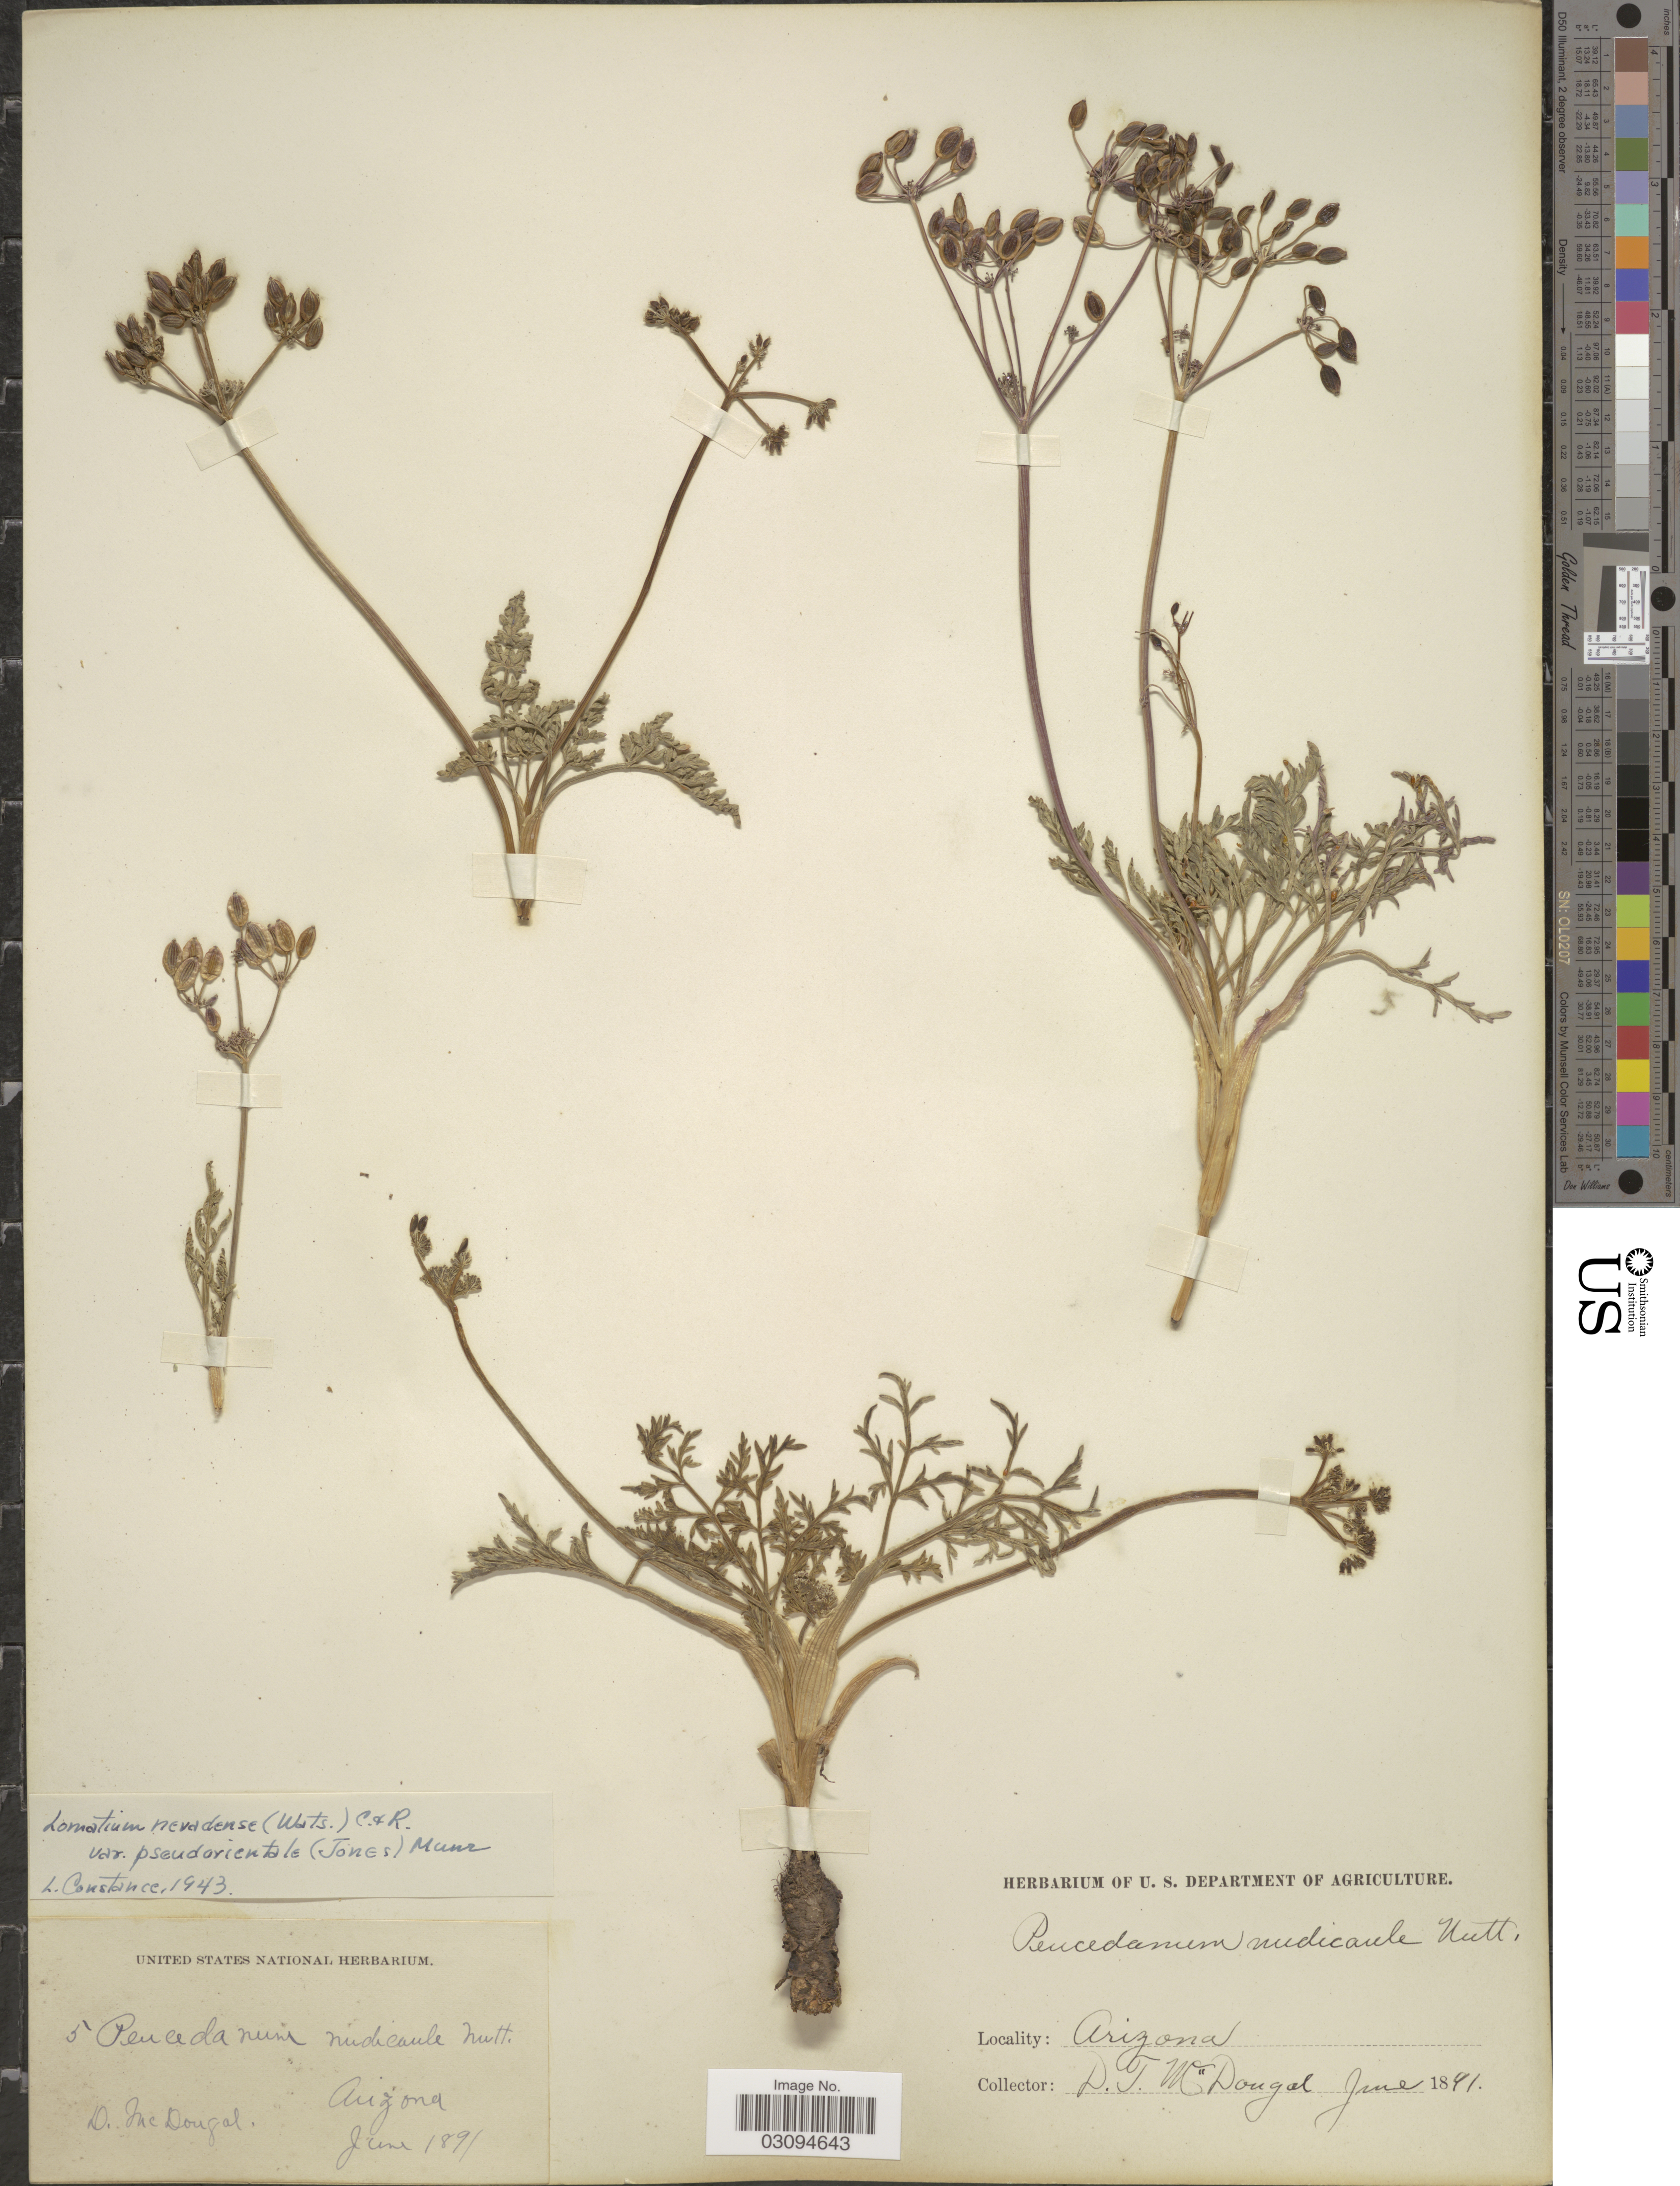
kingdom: Plantae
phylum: Tracheophyta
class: Magnoliopsida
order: Apiales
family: Apiaceae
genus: Lomatium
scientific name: Lomatium nevadense var. pseudorientale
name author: (M.E. Jones) Munz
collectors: D. McDougal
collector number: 5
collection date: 1891-06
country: United States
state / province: Arizona